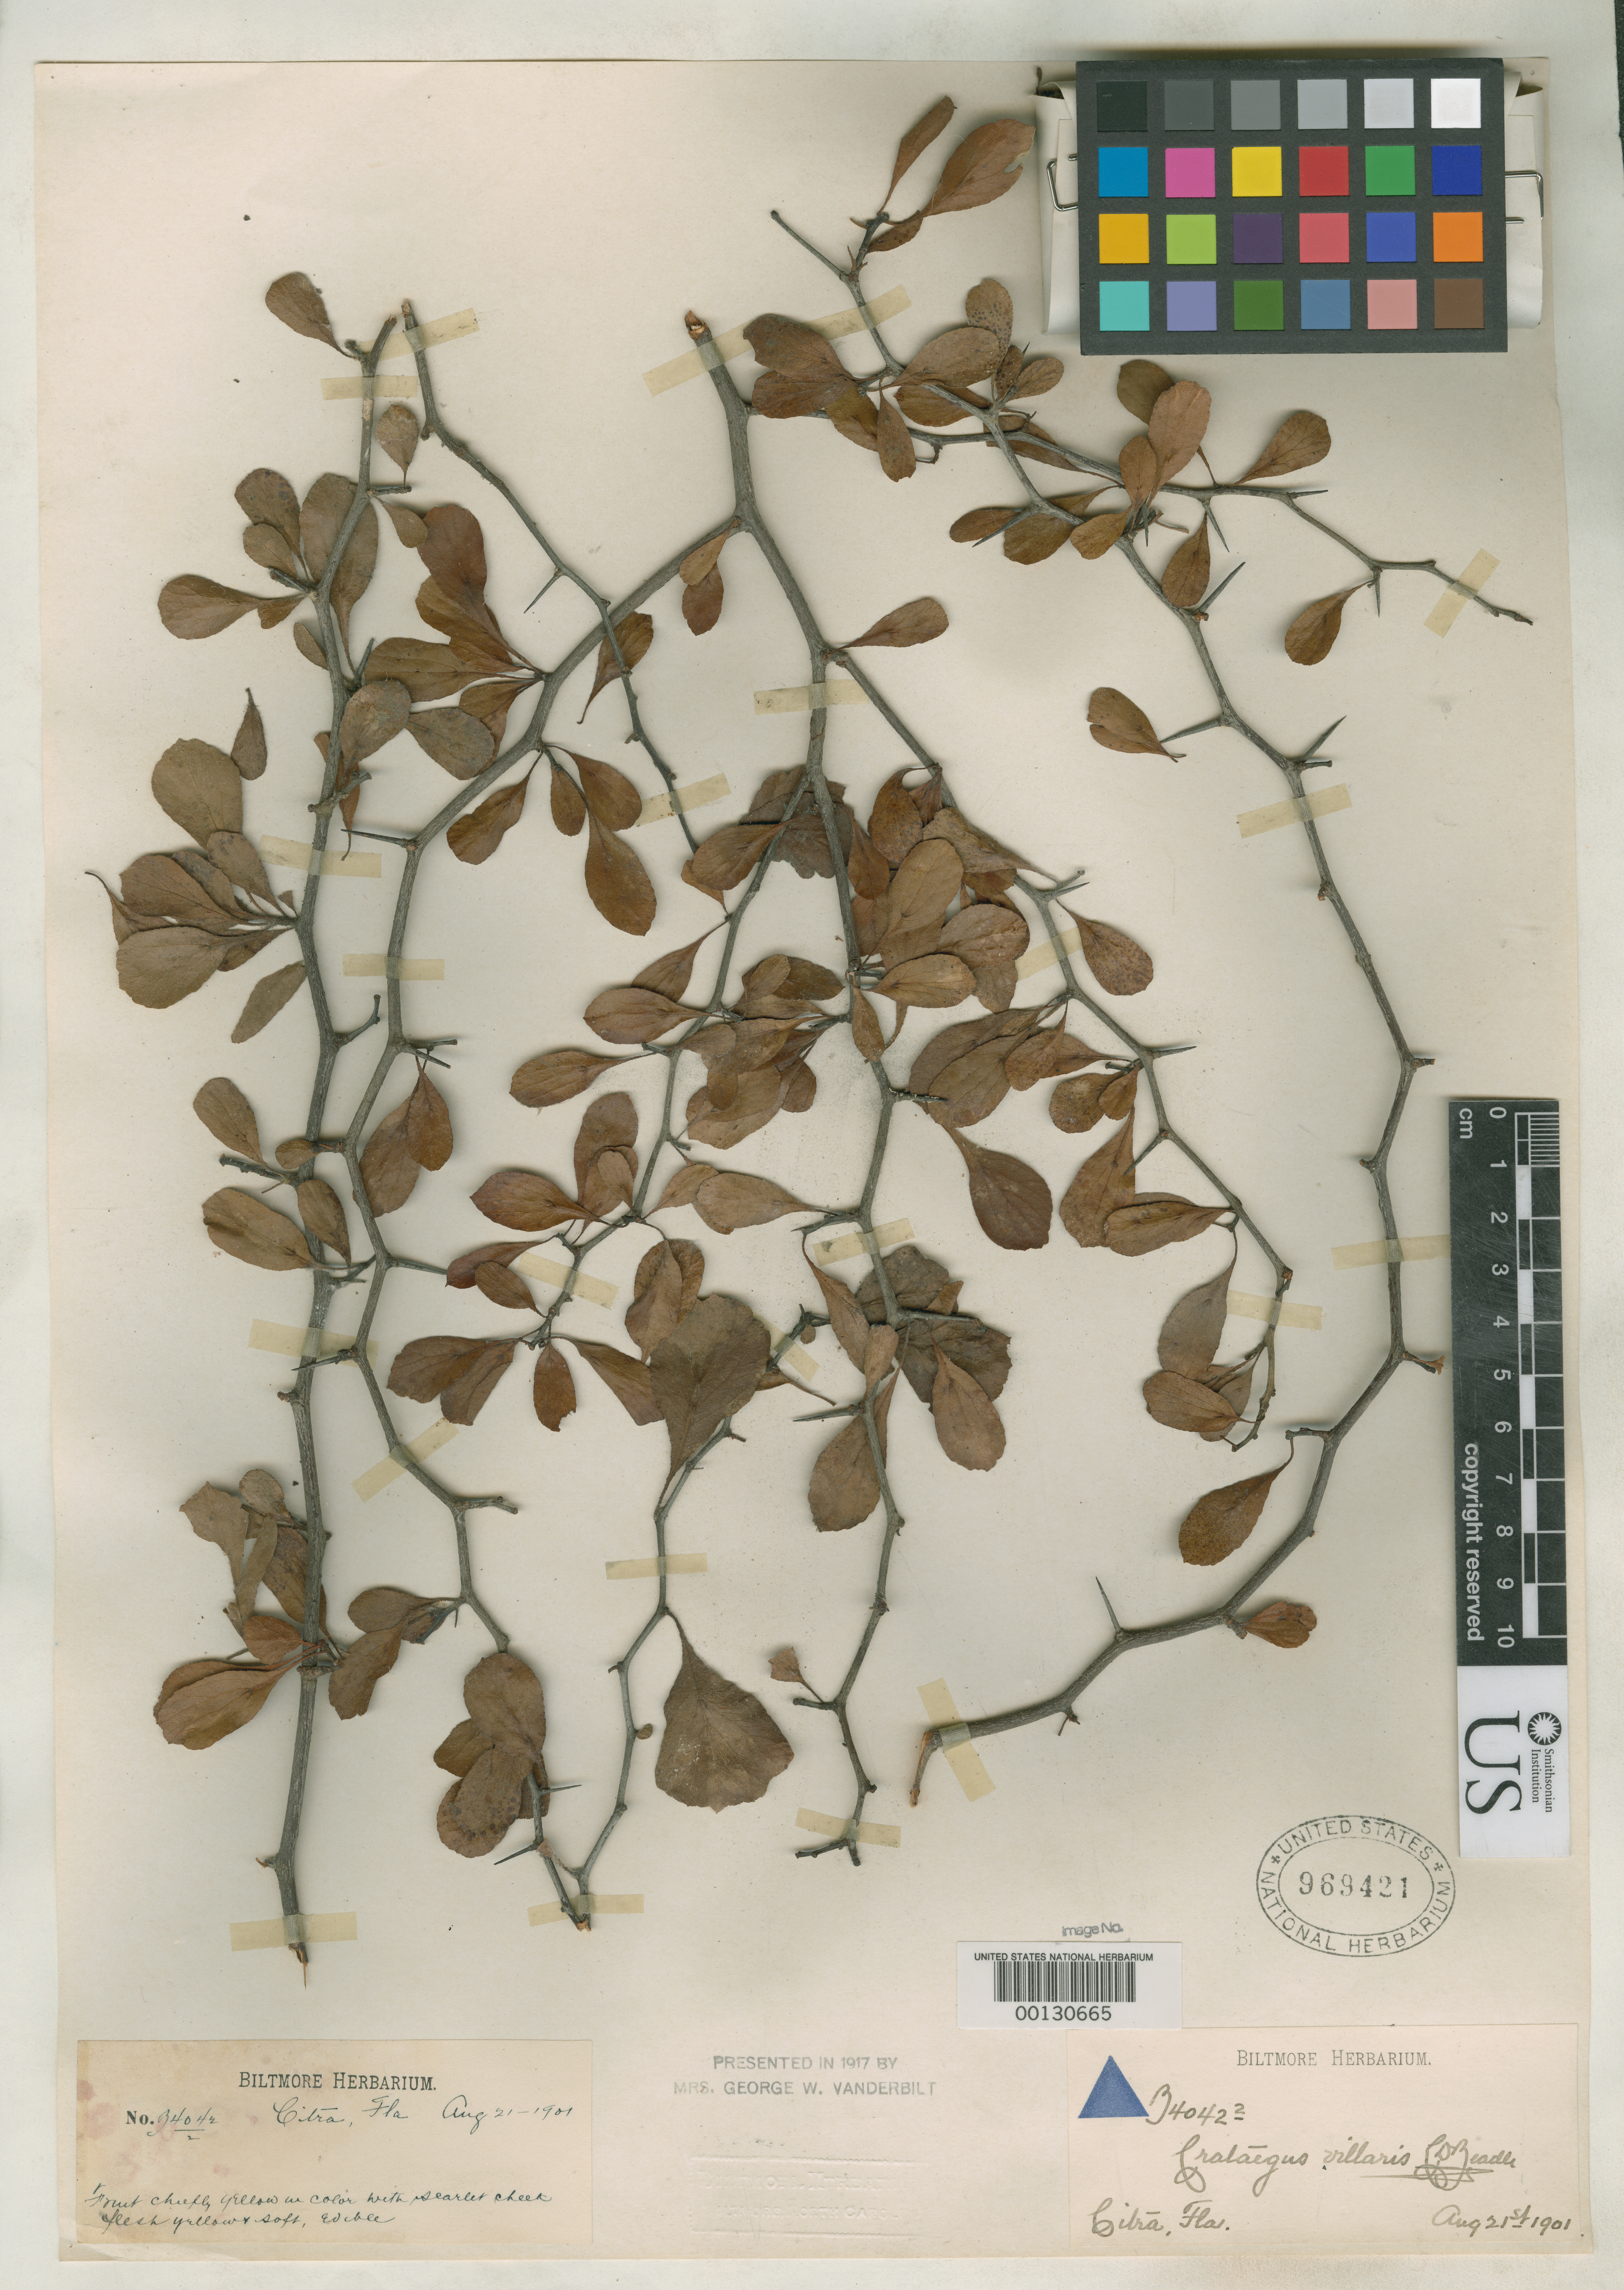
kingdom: Plantae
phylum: Tracheophyta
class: Magnoliopsida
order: Rosales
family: Rosaceae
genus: Crataegus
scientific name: Crataegus villaris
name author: Beadle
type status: Syntype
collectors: ex herb. Biltmore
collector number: B 4042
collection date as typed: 27 Mar 1901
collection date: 1901-03-27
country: United States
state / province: Florida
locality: Citra.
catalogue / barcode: US 969421